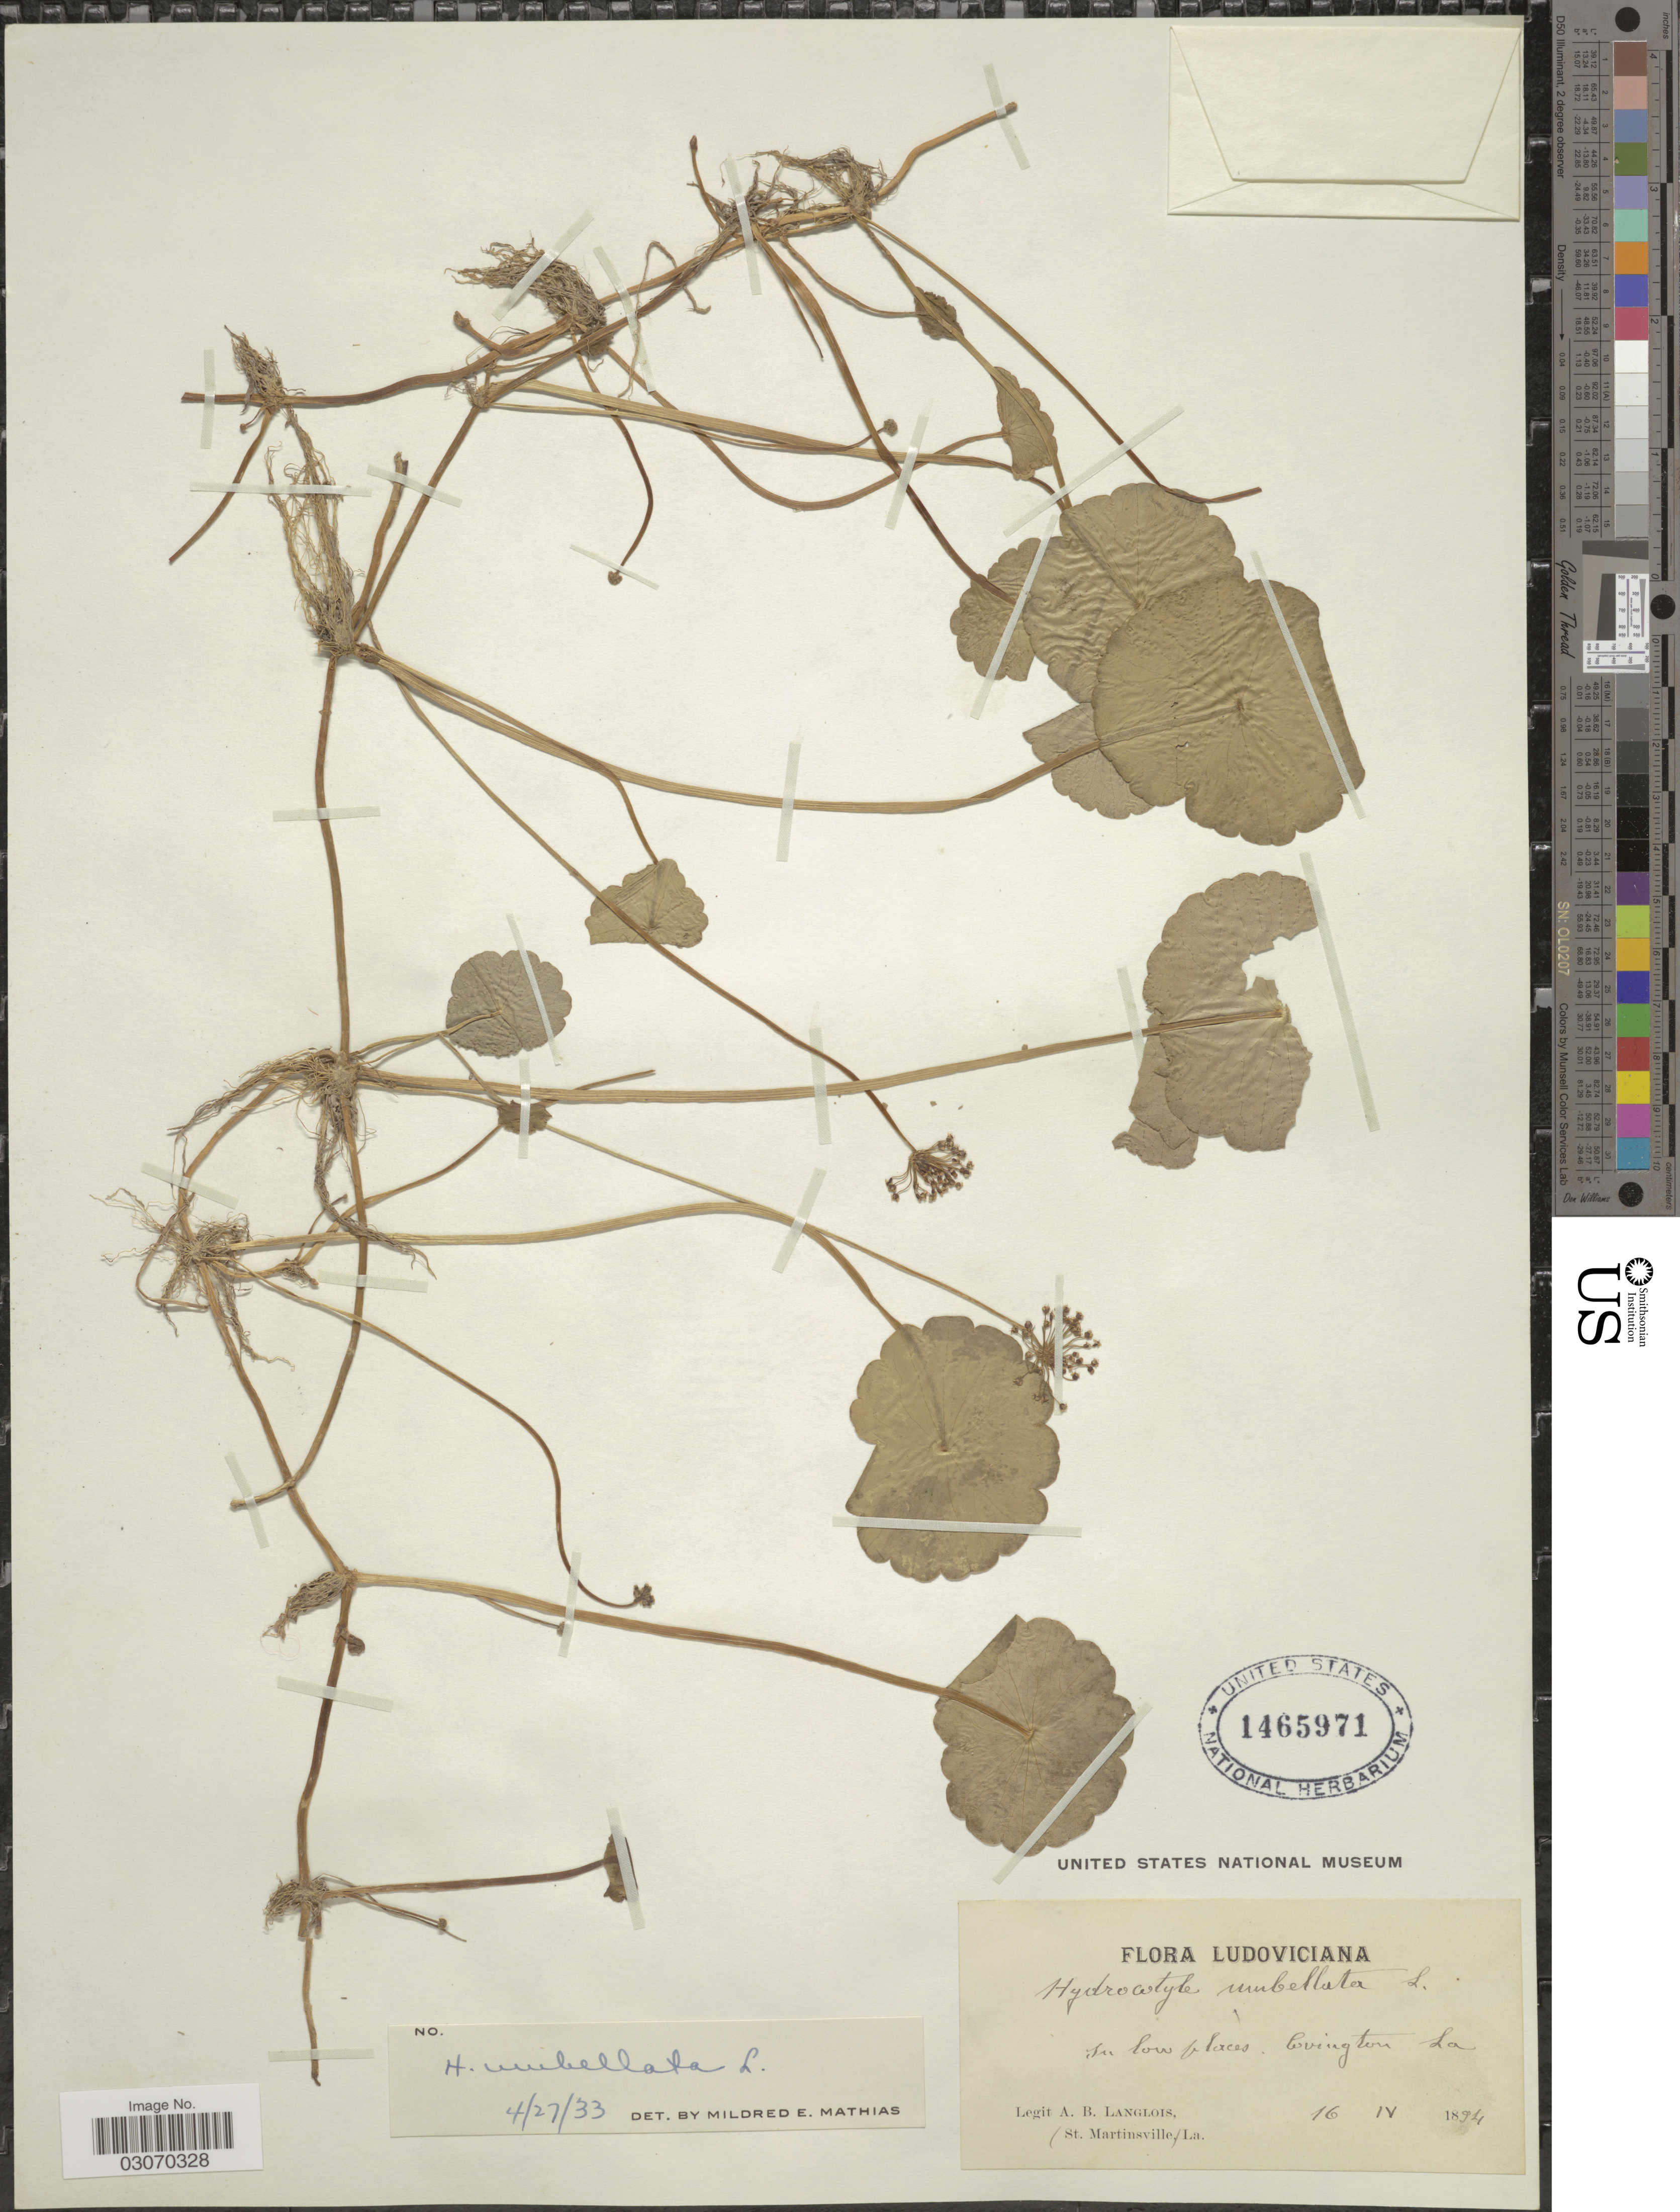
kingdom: Plantae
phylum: Tracheophyta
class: Magnoliopsida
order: Apiales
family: Araliaceae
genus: Hydrocotyle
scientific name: Hydrocotyle umbellata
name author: L.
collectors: A. Langlois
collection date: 1894-04-16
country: United States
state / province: Louisiana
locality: Covington La.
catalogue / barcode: US 1465971